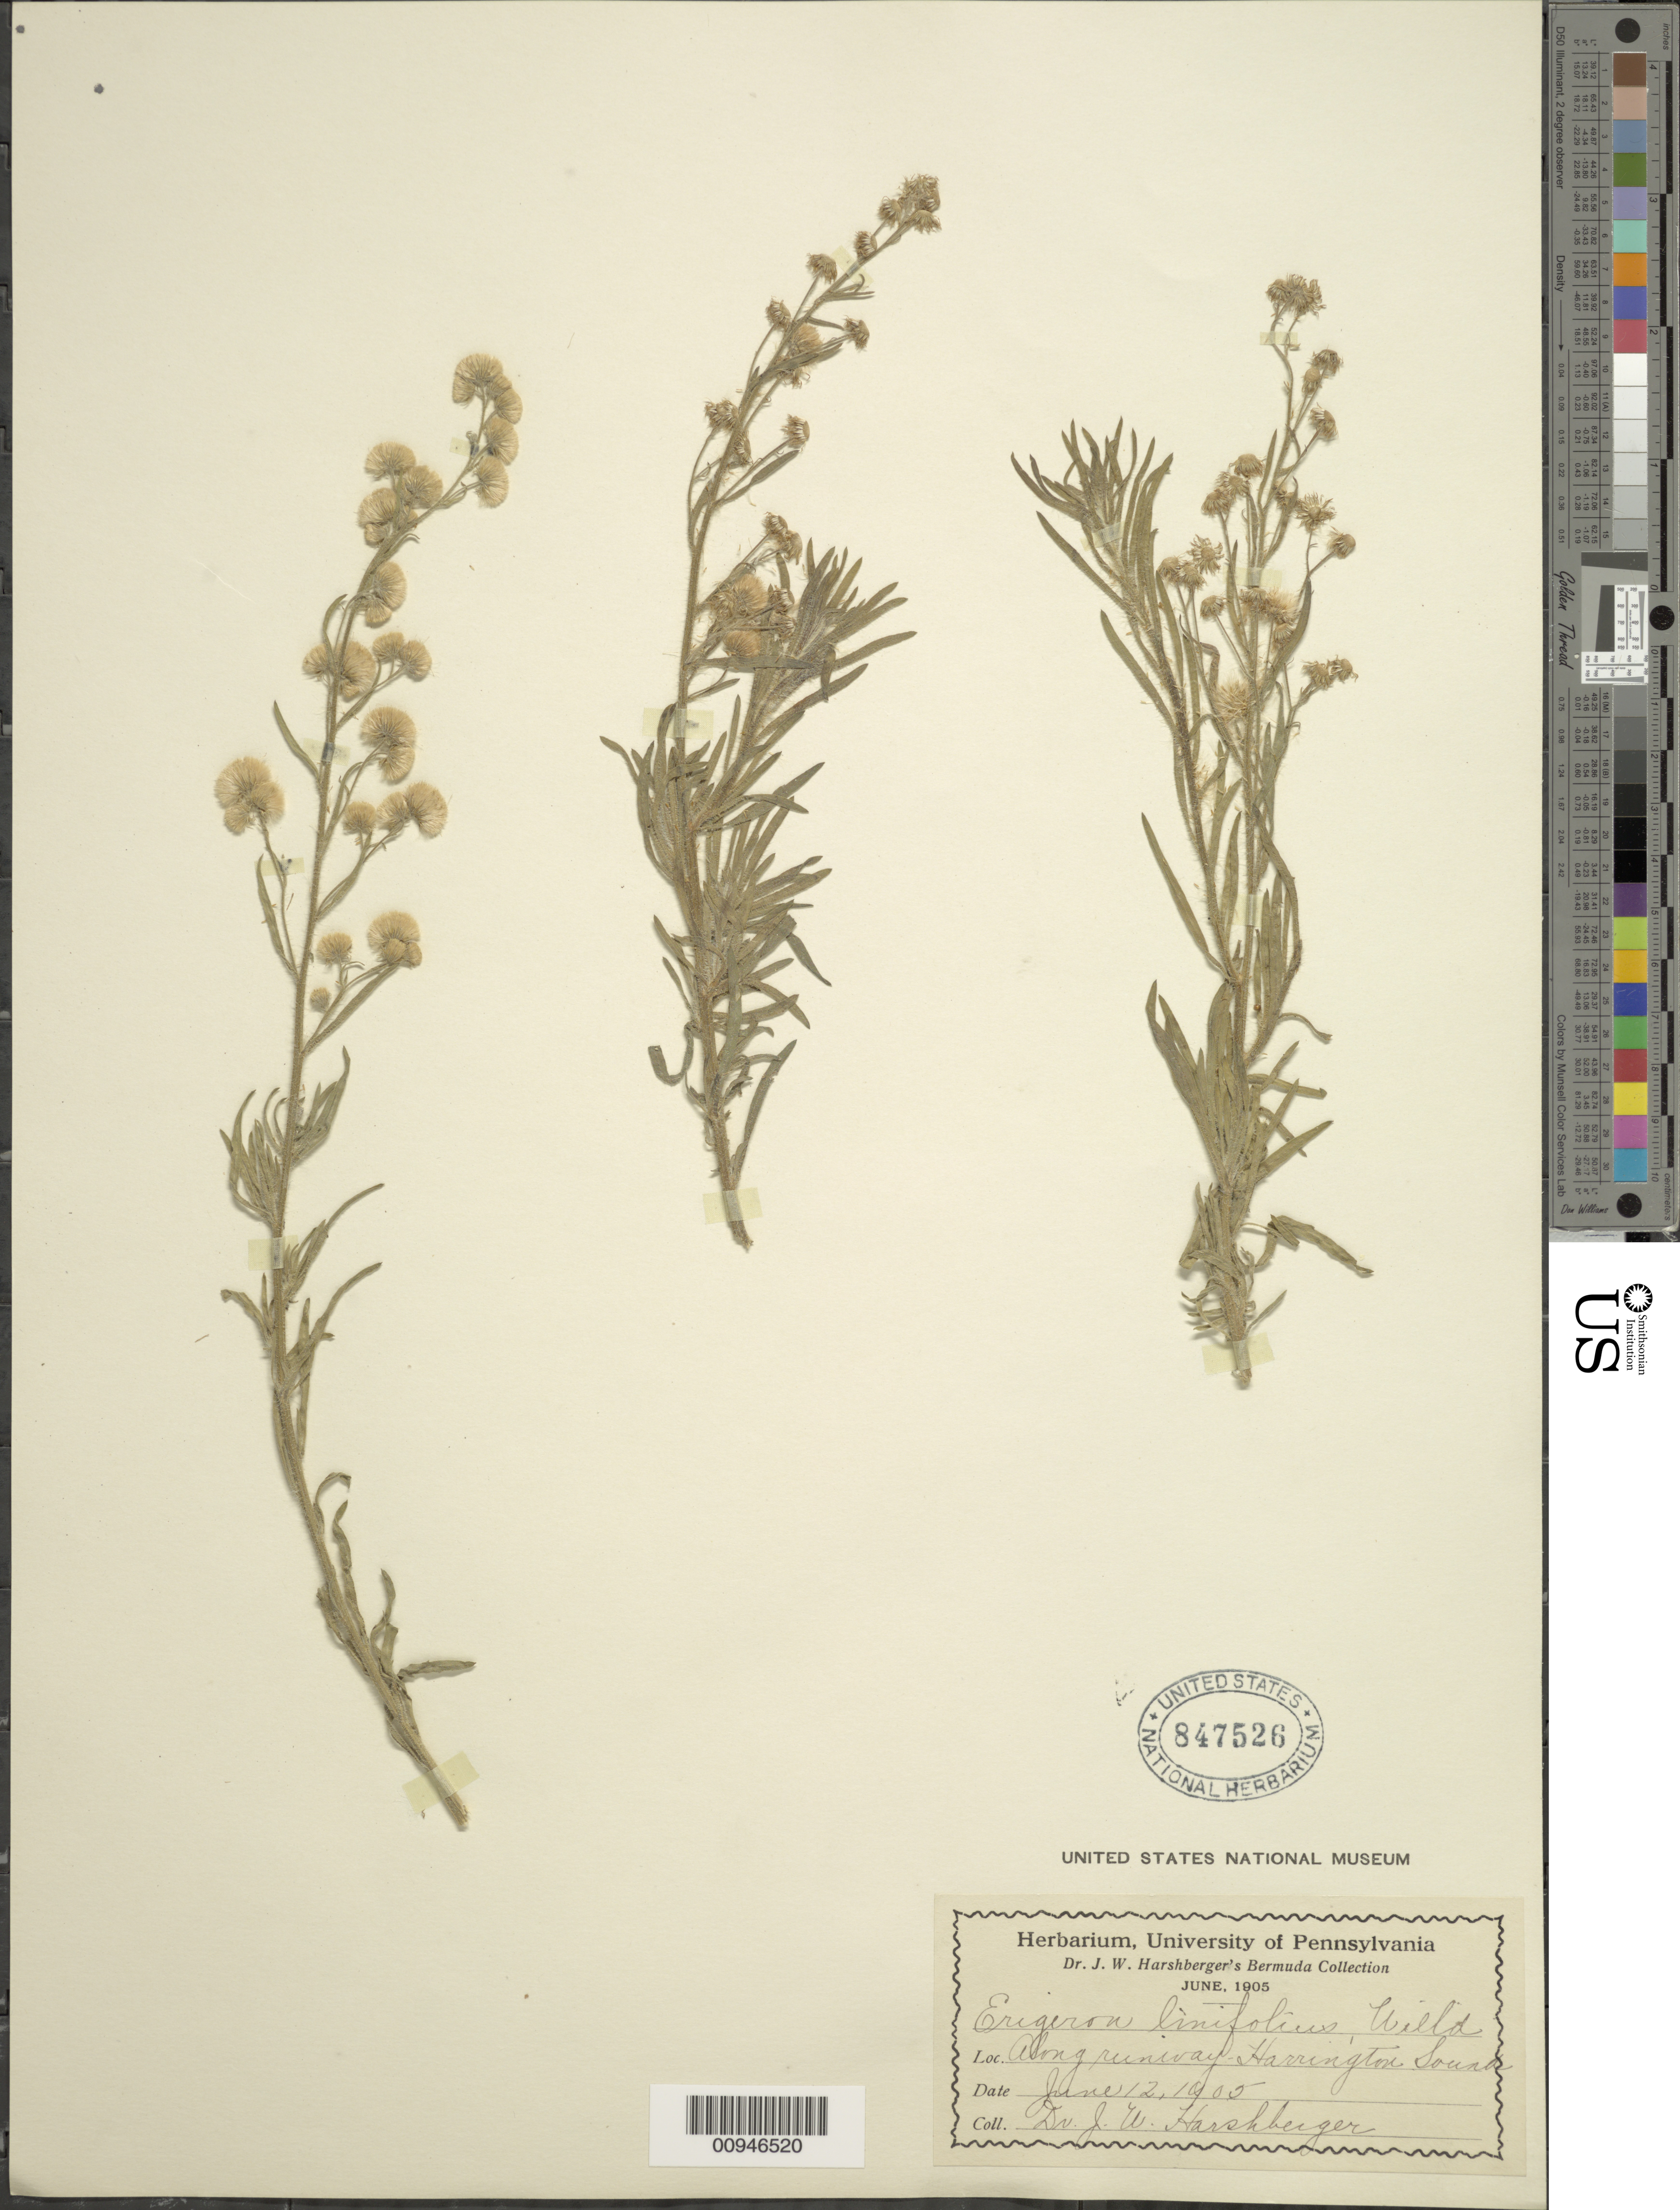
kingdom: Plantae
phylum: Tracheophyta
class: Magnoliopsida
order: Asterales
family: Asteraceae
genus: Conyza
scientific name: Conyza bonariensis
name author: (L.) Cronq.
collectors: J. W. Harshberger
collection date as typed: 12 Jun 1905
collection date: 1905-06-12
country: Bermuda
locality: Along runway, Harrington Sound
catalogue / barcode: US 847526